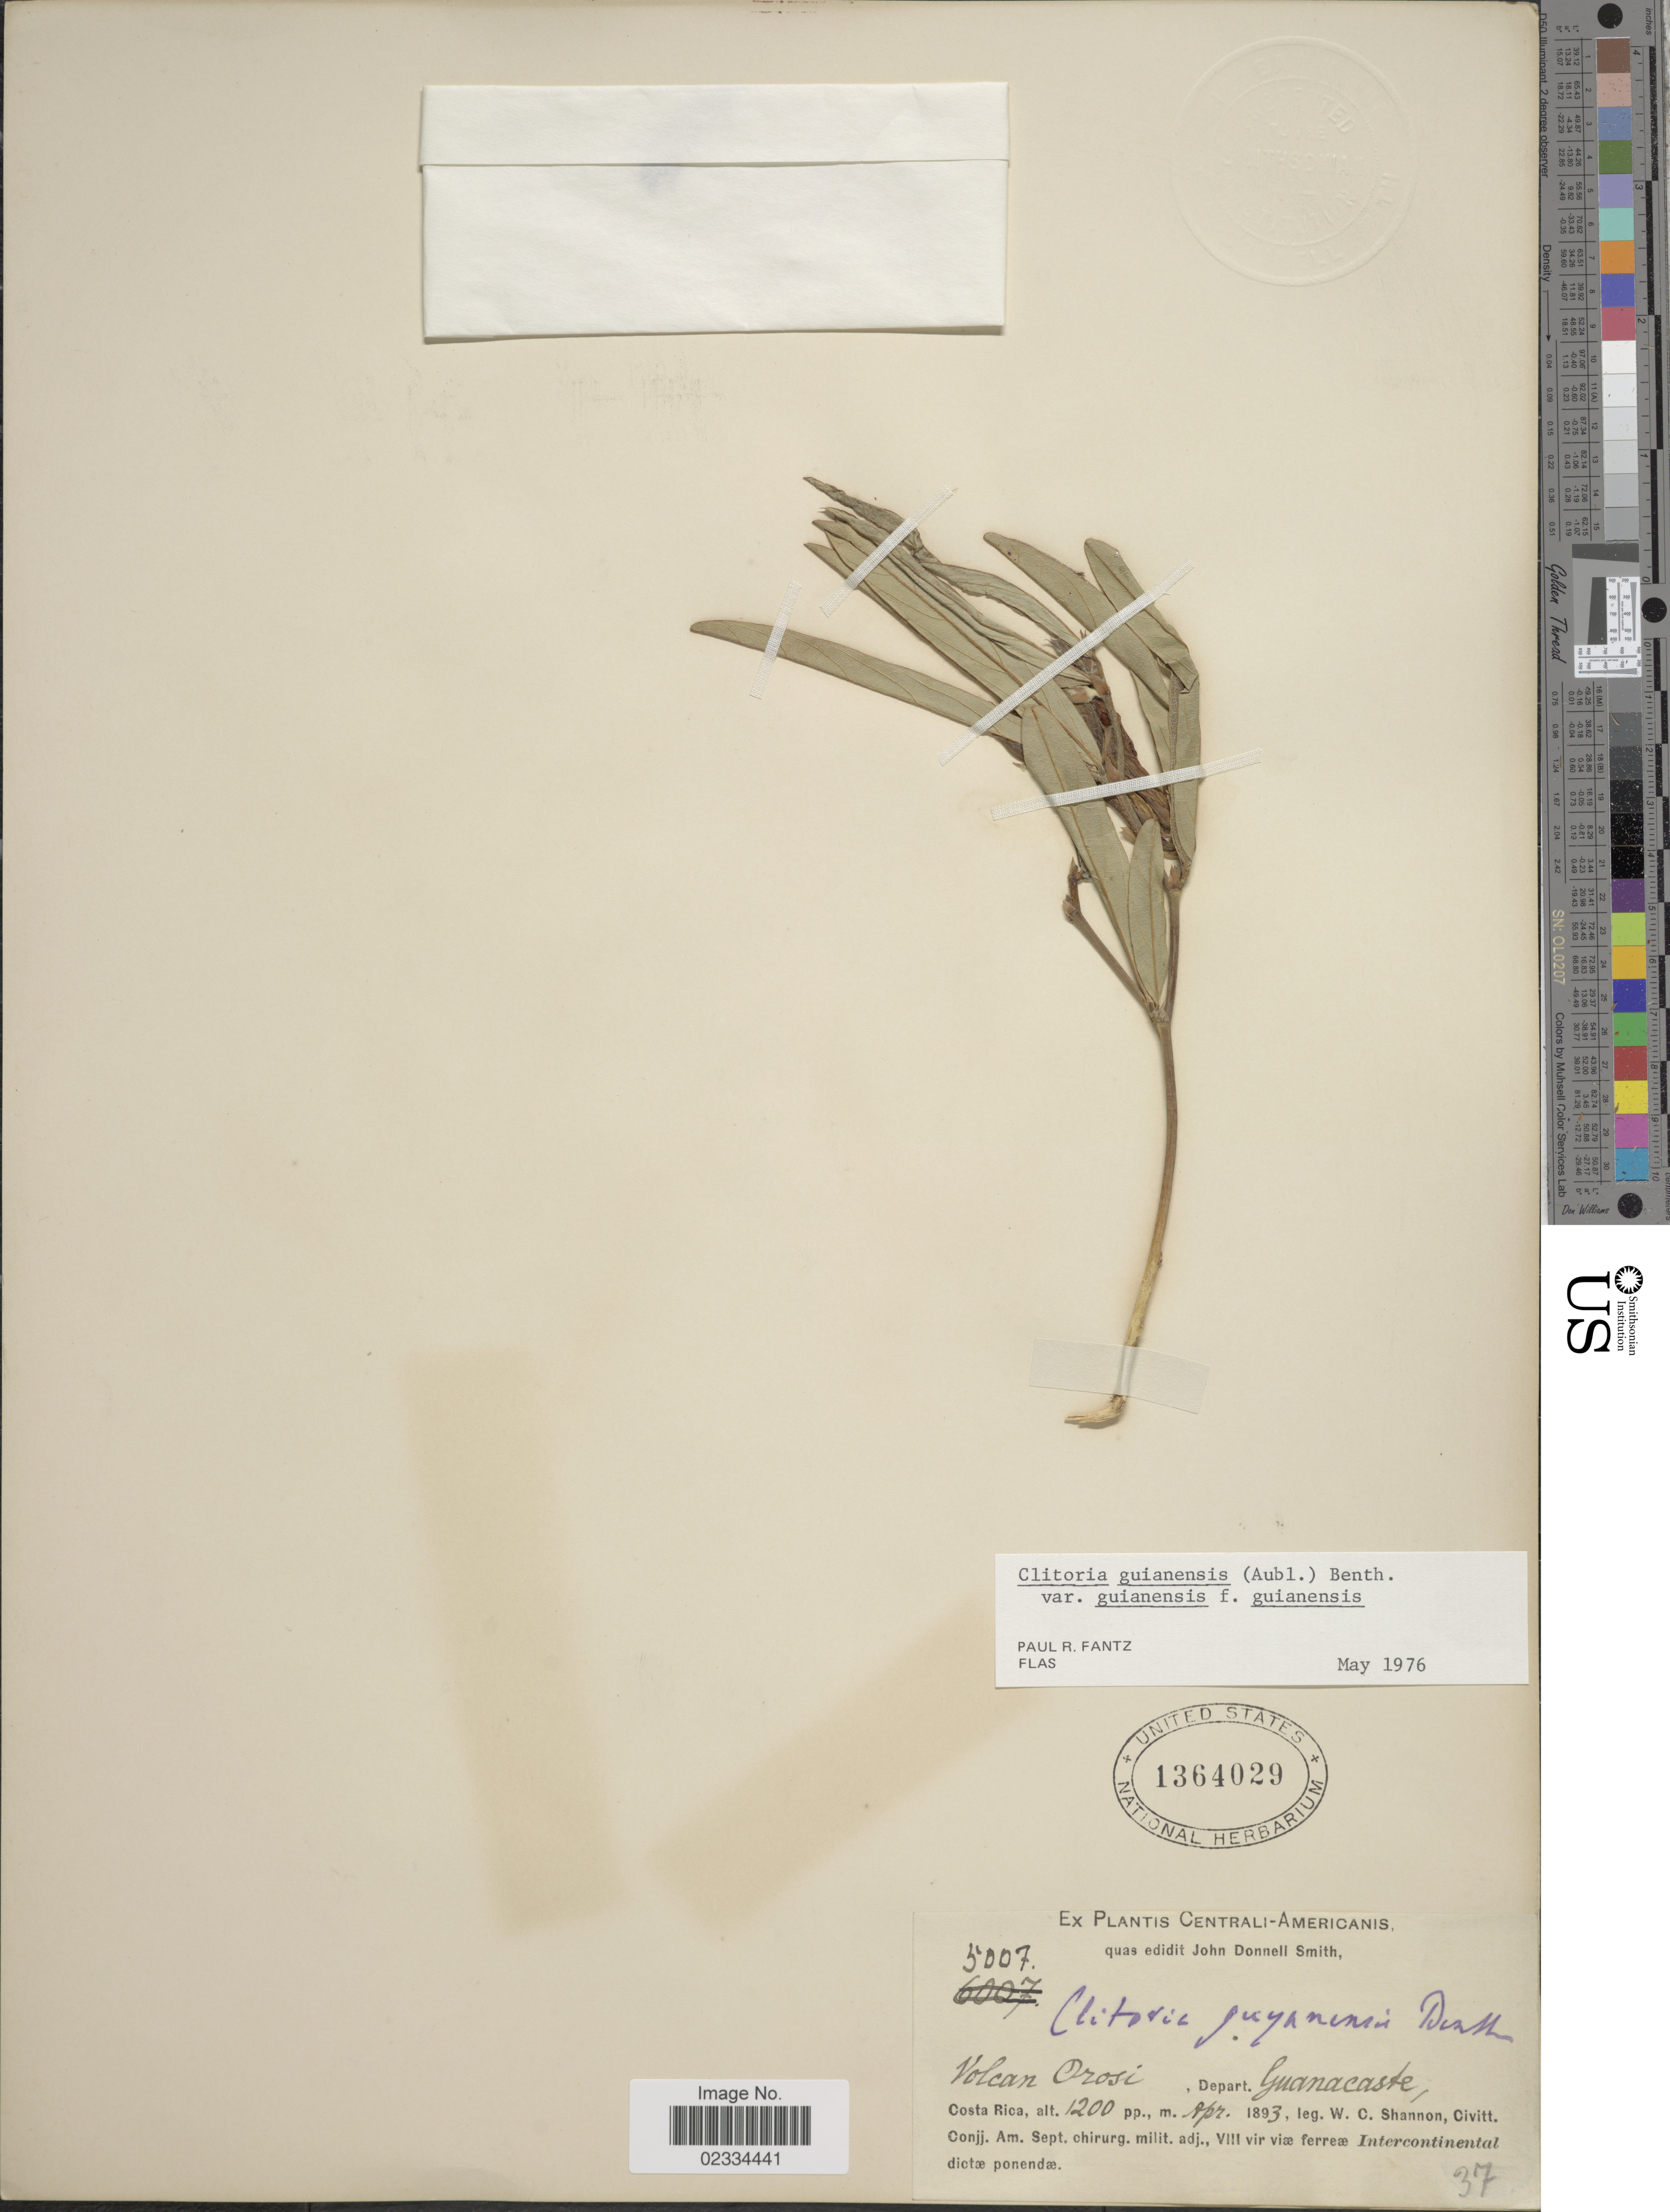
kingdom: Plantae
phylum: Tracheophyta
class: Magnoliopsida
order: Fabales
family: Fabaceae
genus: Clitoria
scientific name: Clitoria guianensis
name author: (Aubl.) Benth.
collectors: W. C. Shannon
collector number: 5007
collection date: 1893-04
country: Costa Rica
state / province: Guanacaste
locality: Volcan Orosi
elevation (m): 366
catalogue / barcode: US 1364029